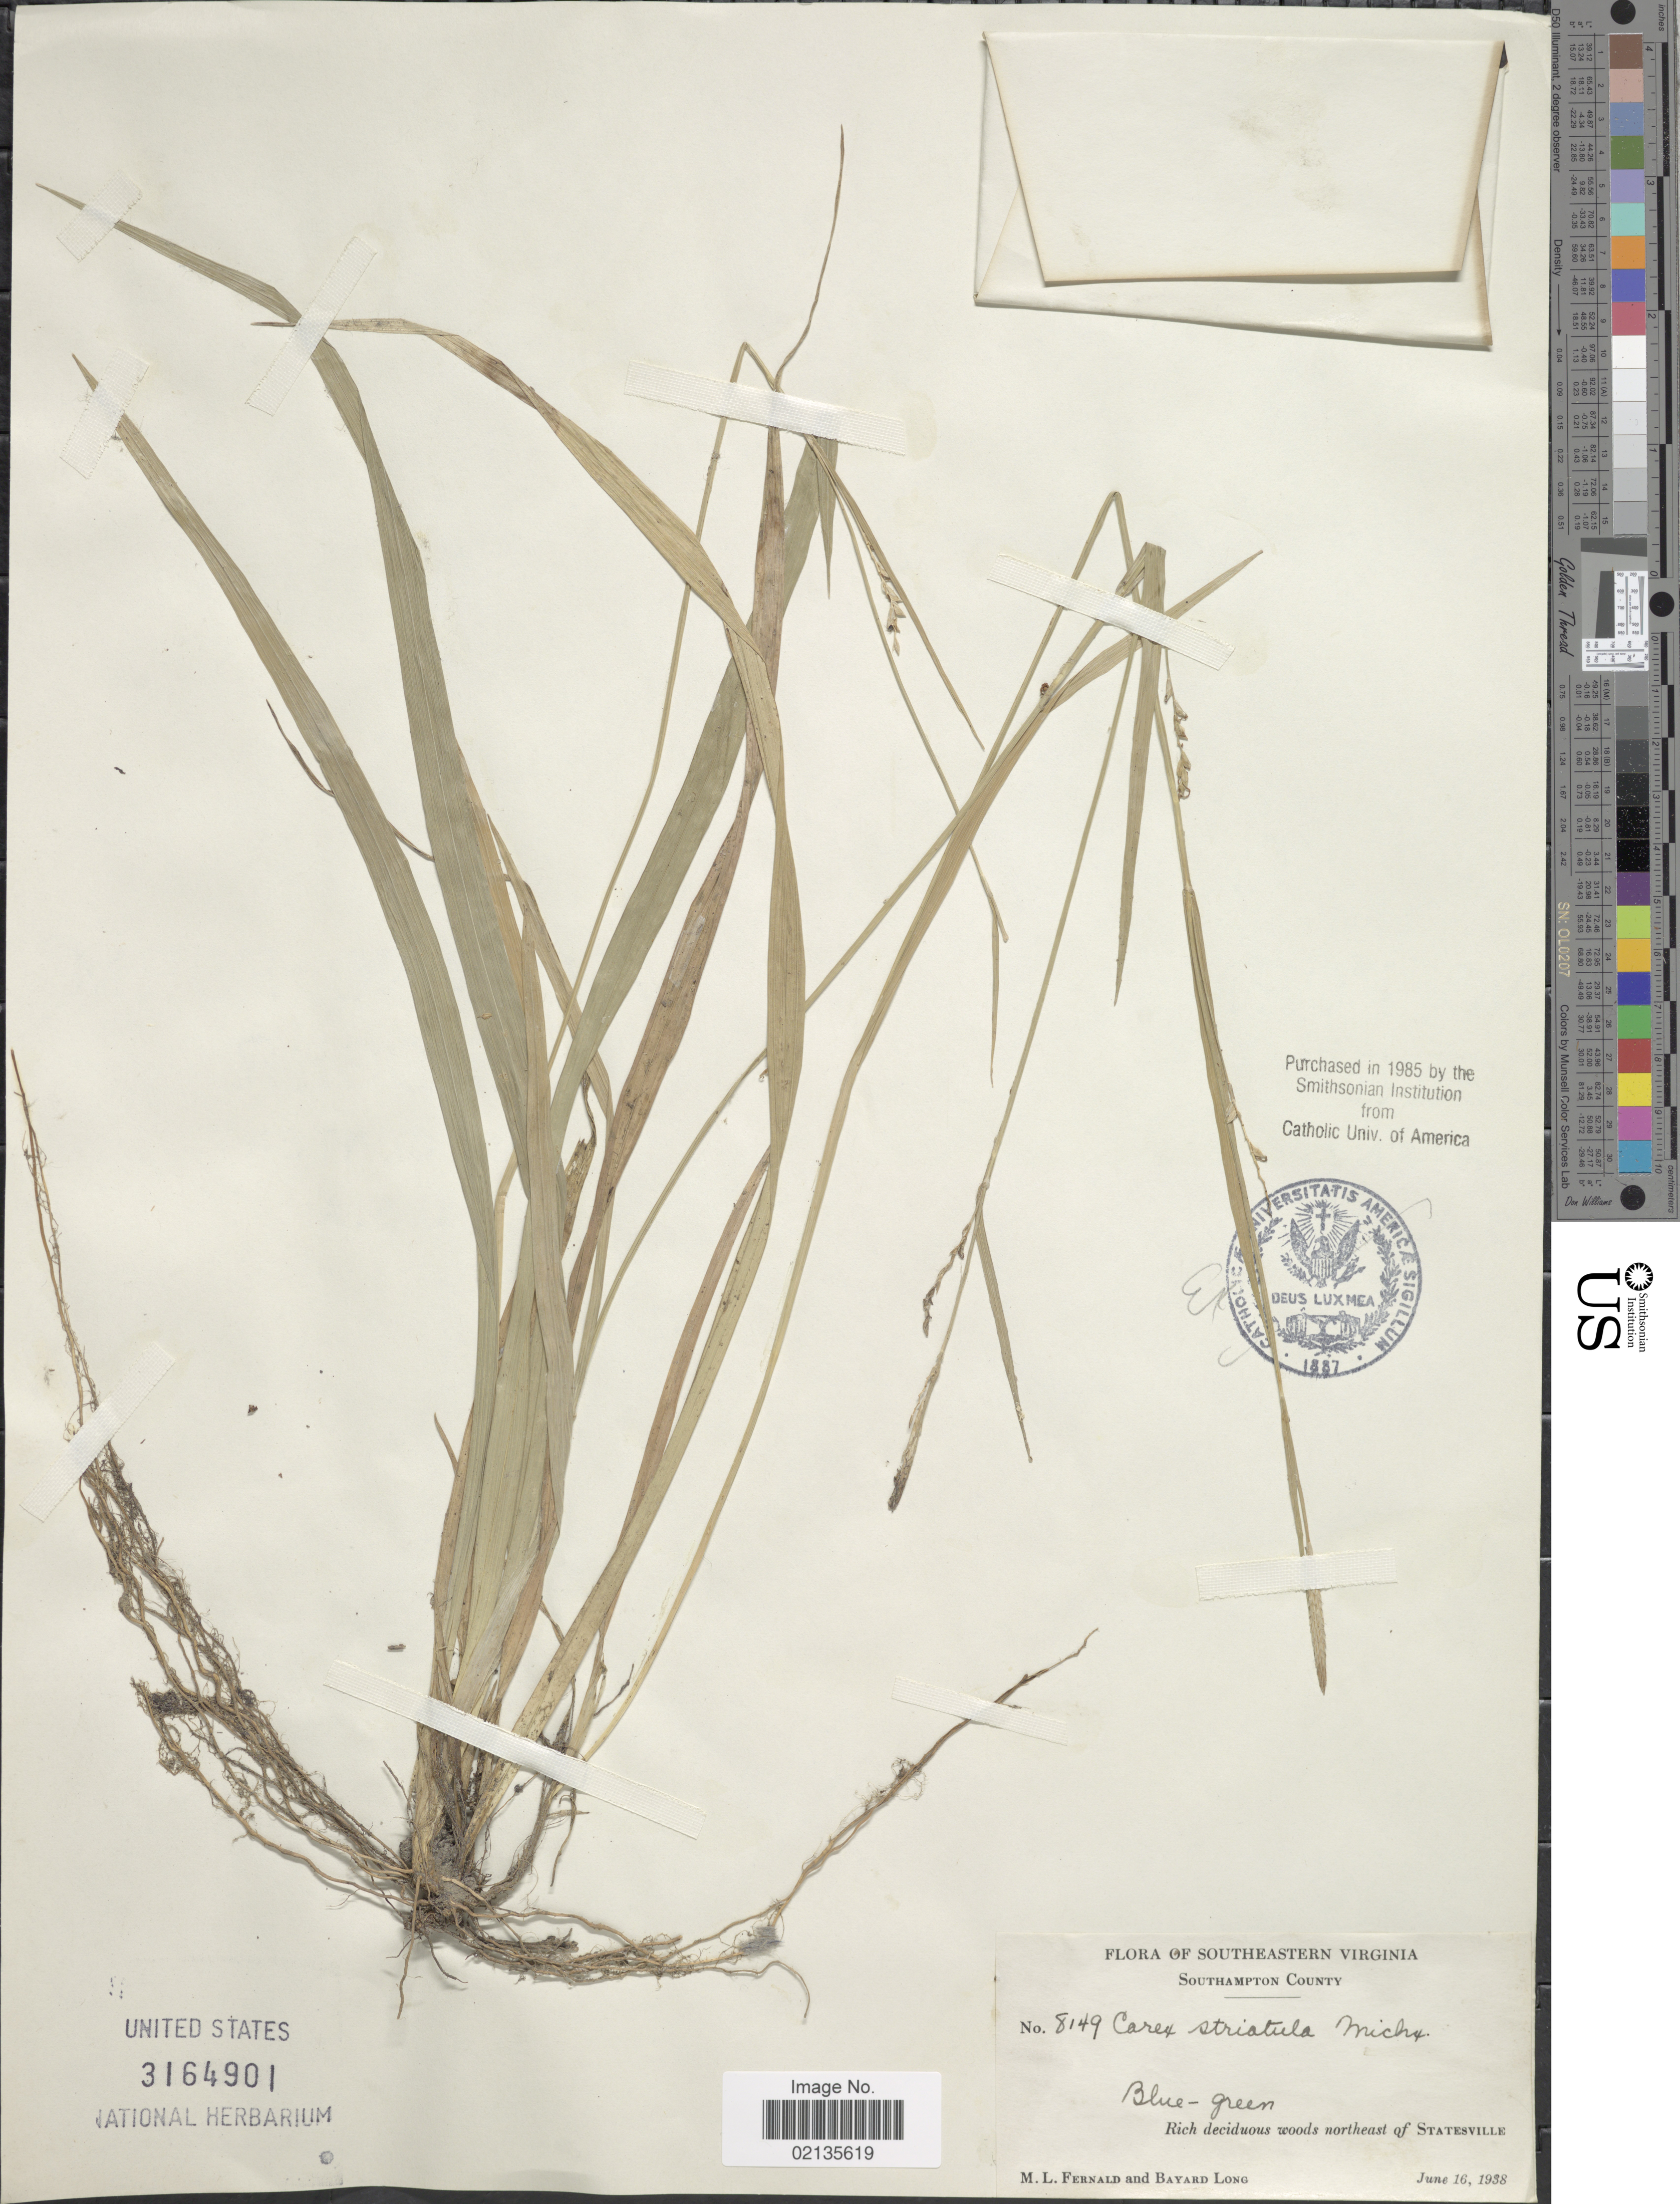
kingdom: Plantae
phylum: Tracheophyta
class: Liliopsida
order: Poales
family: Cyperaceae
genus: Carex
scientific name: Carex striatula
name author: Michx.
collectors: M. L. Fernald & B. Long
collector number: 8149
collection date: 1938-06-16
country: United States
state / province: Virginia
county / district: Southampton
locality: Southeastern Virginia, Southampton County, Bluue-green, rich deciduous woods northeast of Statesville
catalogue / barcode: US 3164901